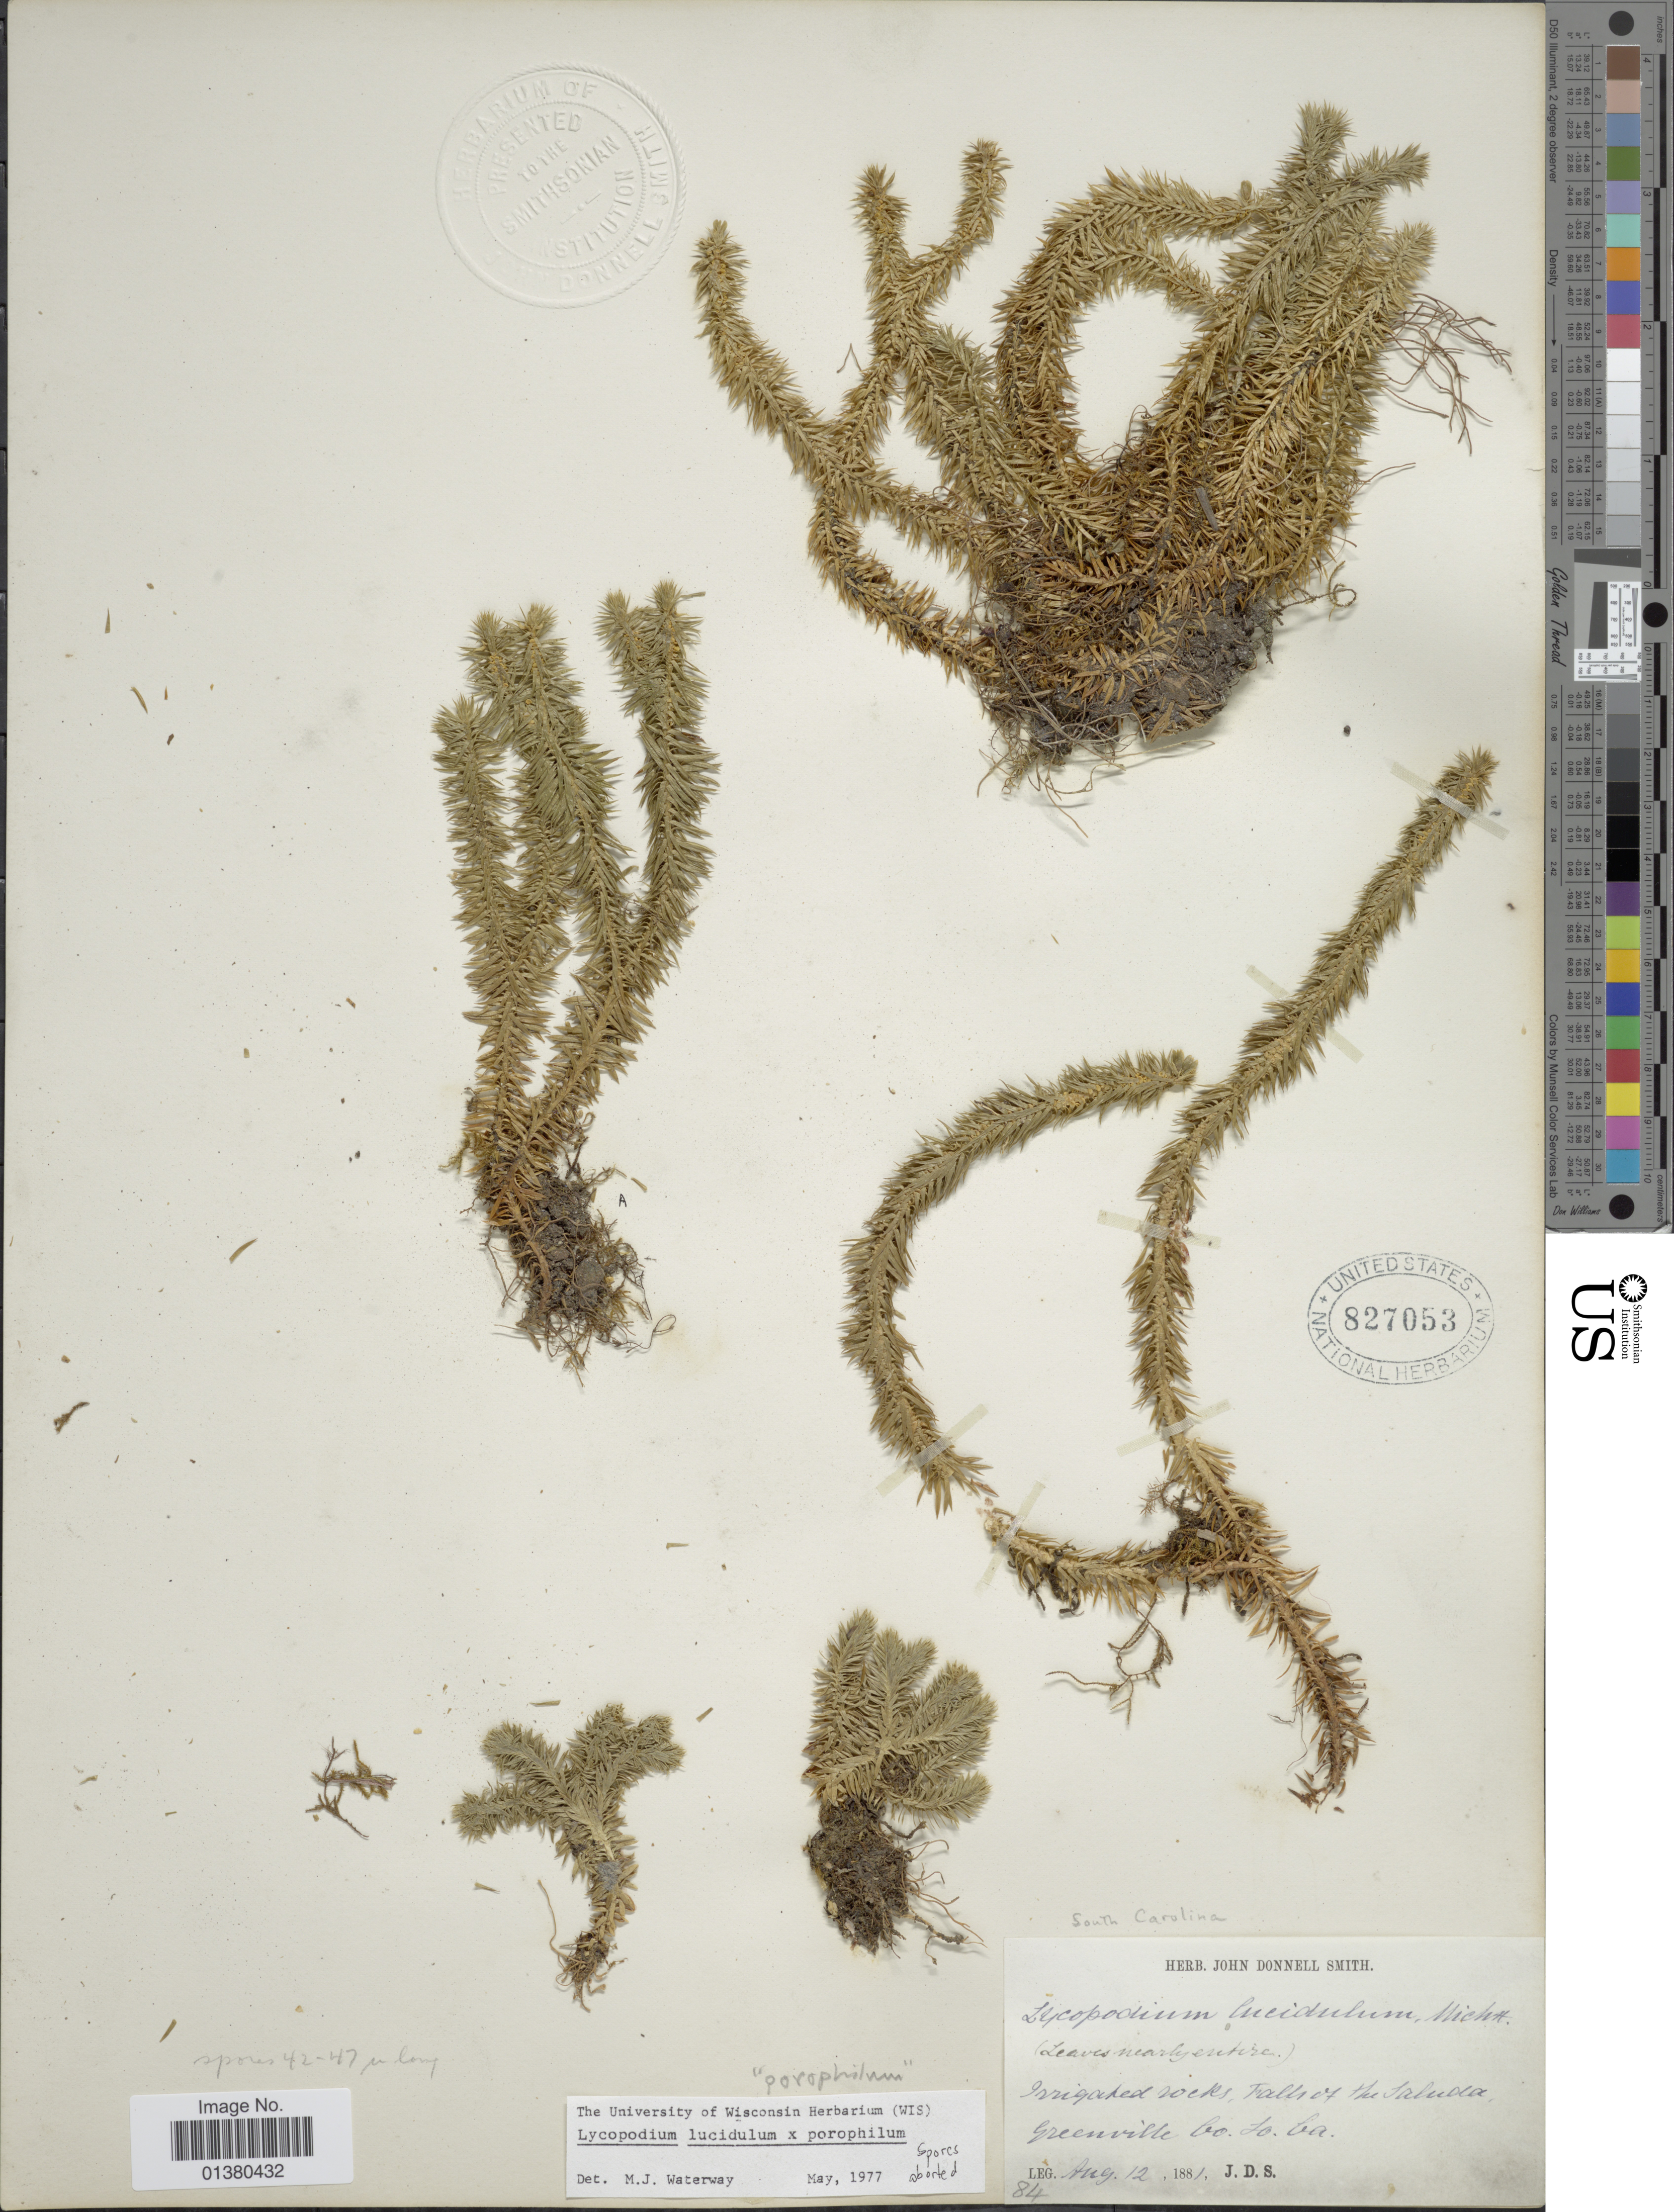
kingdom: Plantae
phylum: Tracheophyta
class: Lycopodiopsida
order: Lycopodiales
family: Lycopodiaceae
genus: Huperzia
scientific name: Huperzia lucidula x H. porophila (F.E. Lloyd & Underw.) Holub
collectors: J. Donnell Smith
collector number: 84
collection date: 1881-08-12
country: United States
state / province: South Carolina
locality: Irrigated rocks, Falls of the Saluda Greenville Co So Ca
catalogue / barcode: US 827053